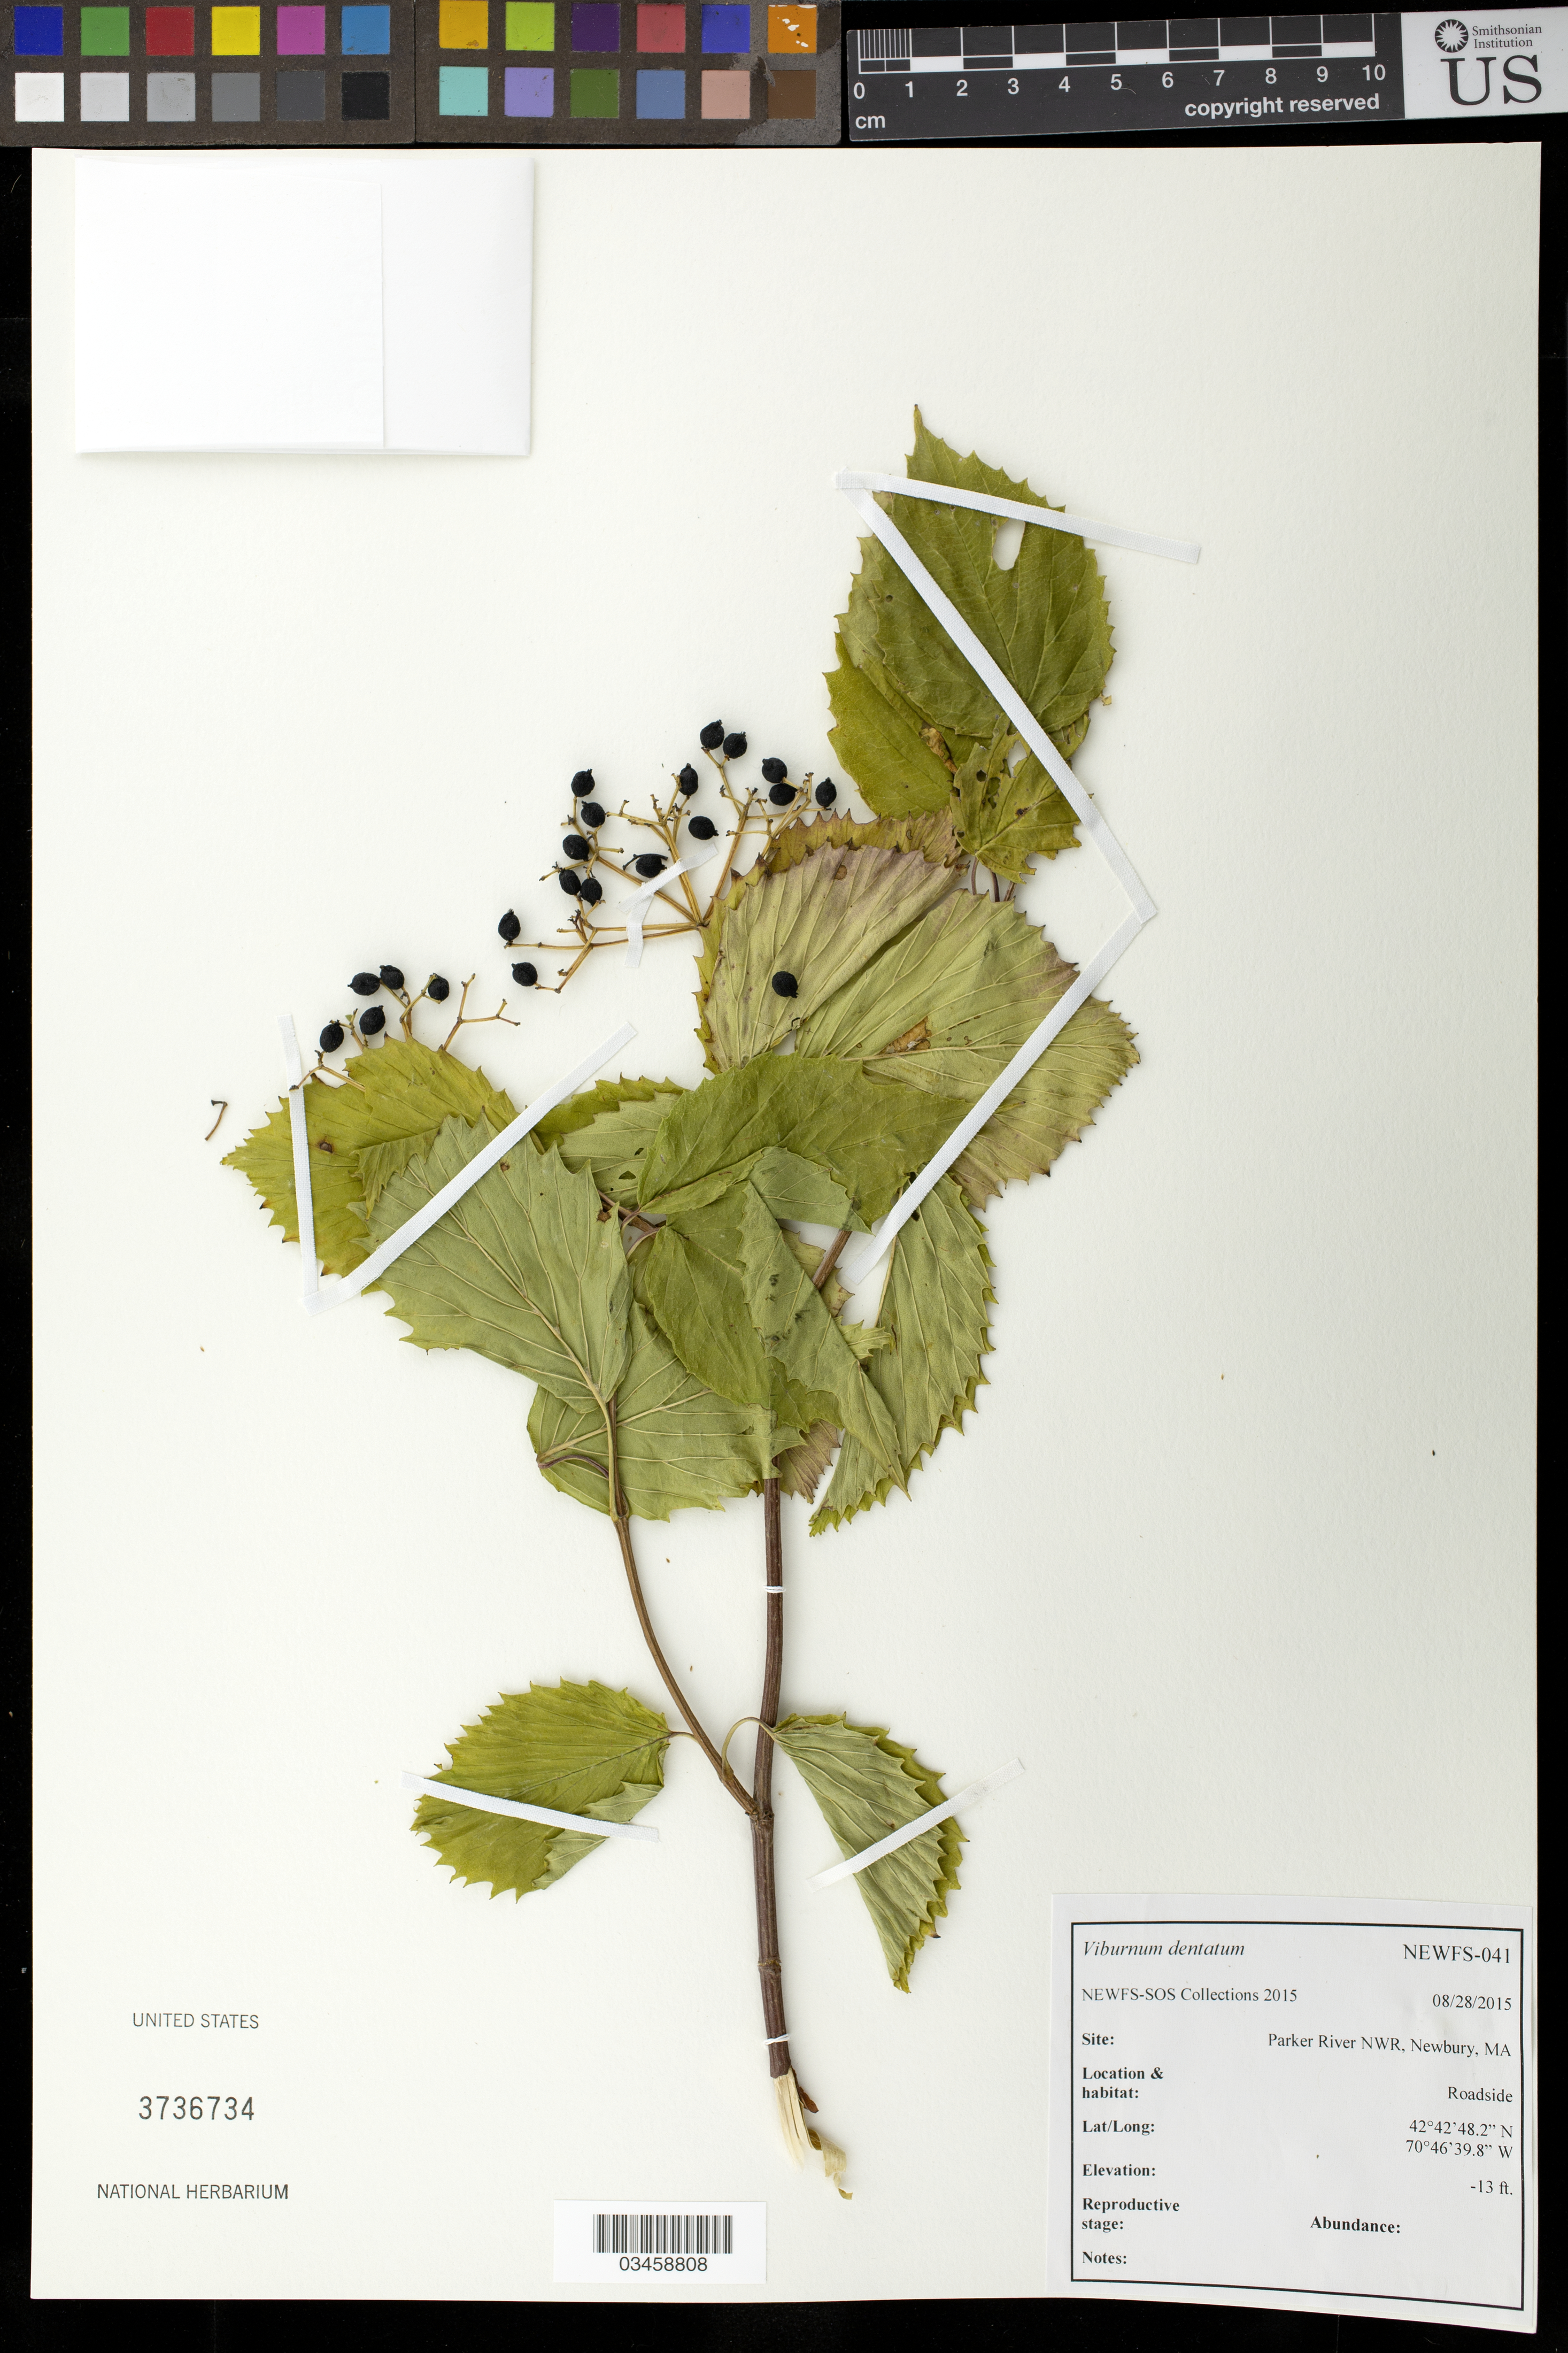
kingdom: Plantae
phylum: Tracheophyta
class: Magnoliopsida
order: Dipsacales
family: Viburnaceae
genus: Viburnum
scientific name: Viburnum dentatum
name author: L.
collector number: NEWFS-041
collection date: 2015-08-28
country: United States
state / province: Massachusetts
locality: Parker River NWR, Newbury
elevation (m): -4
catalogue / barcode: US 3736734